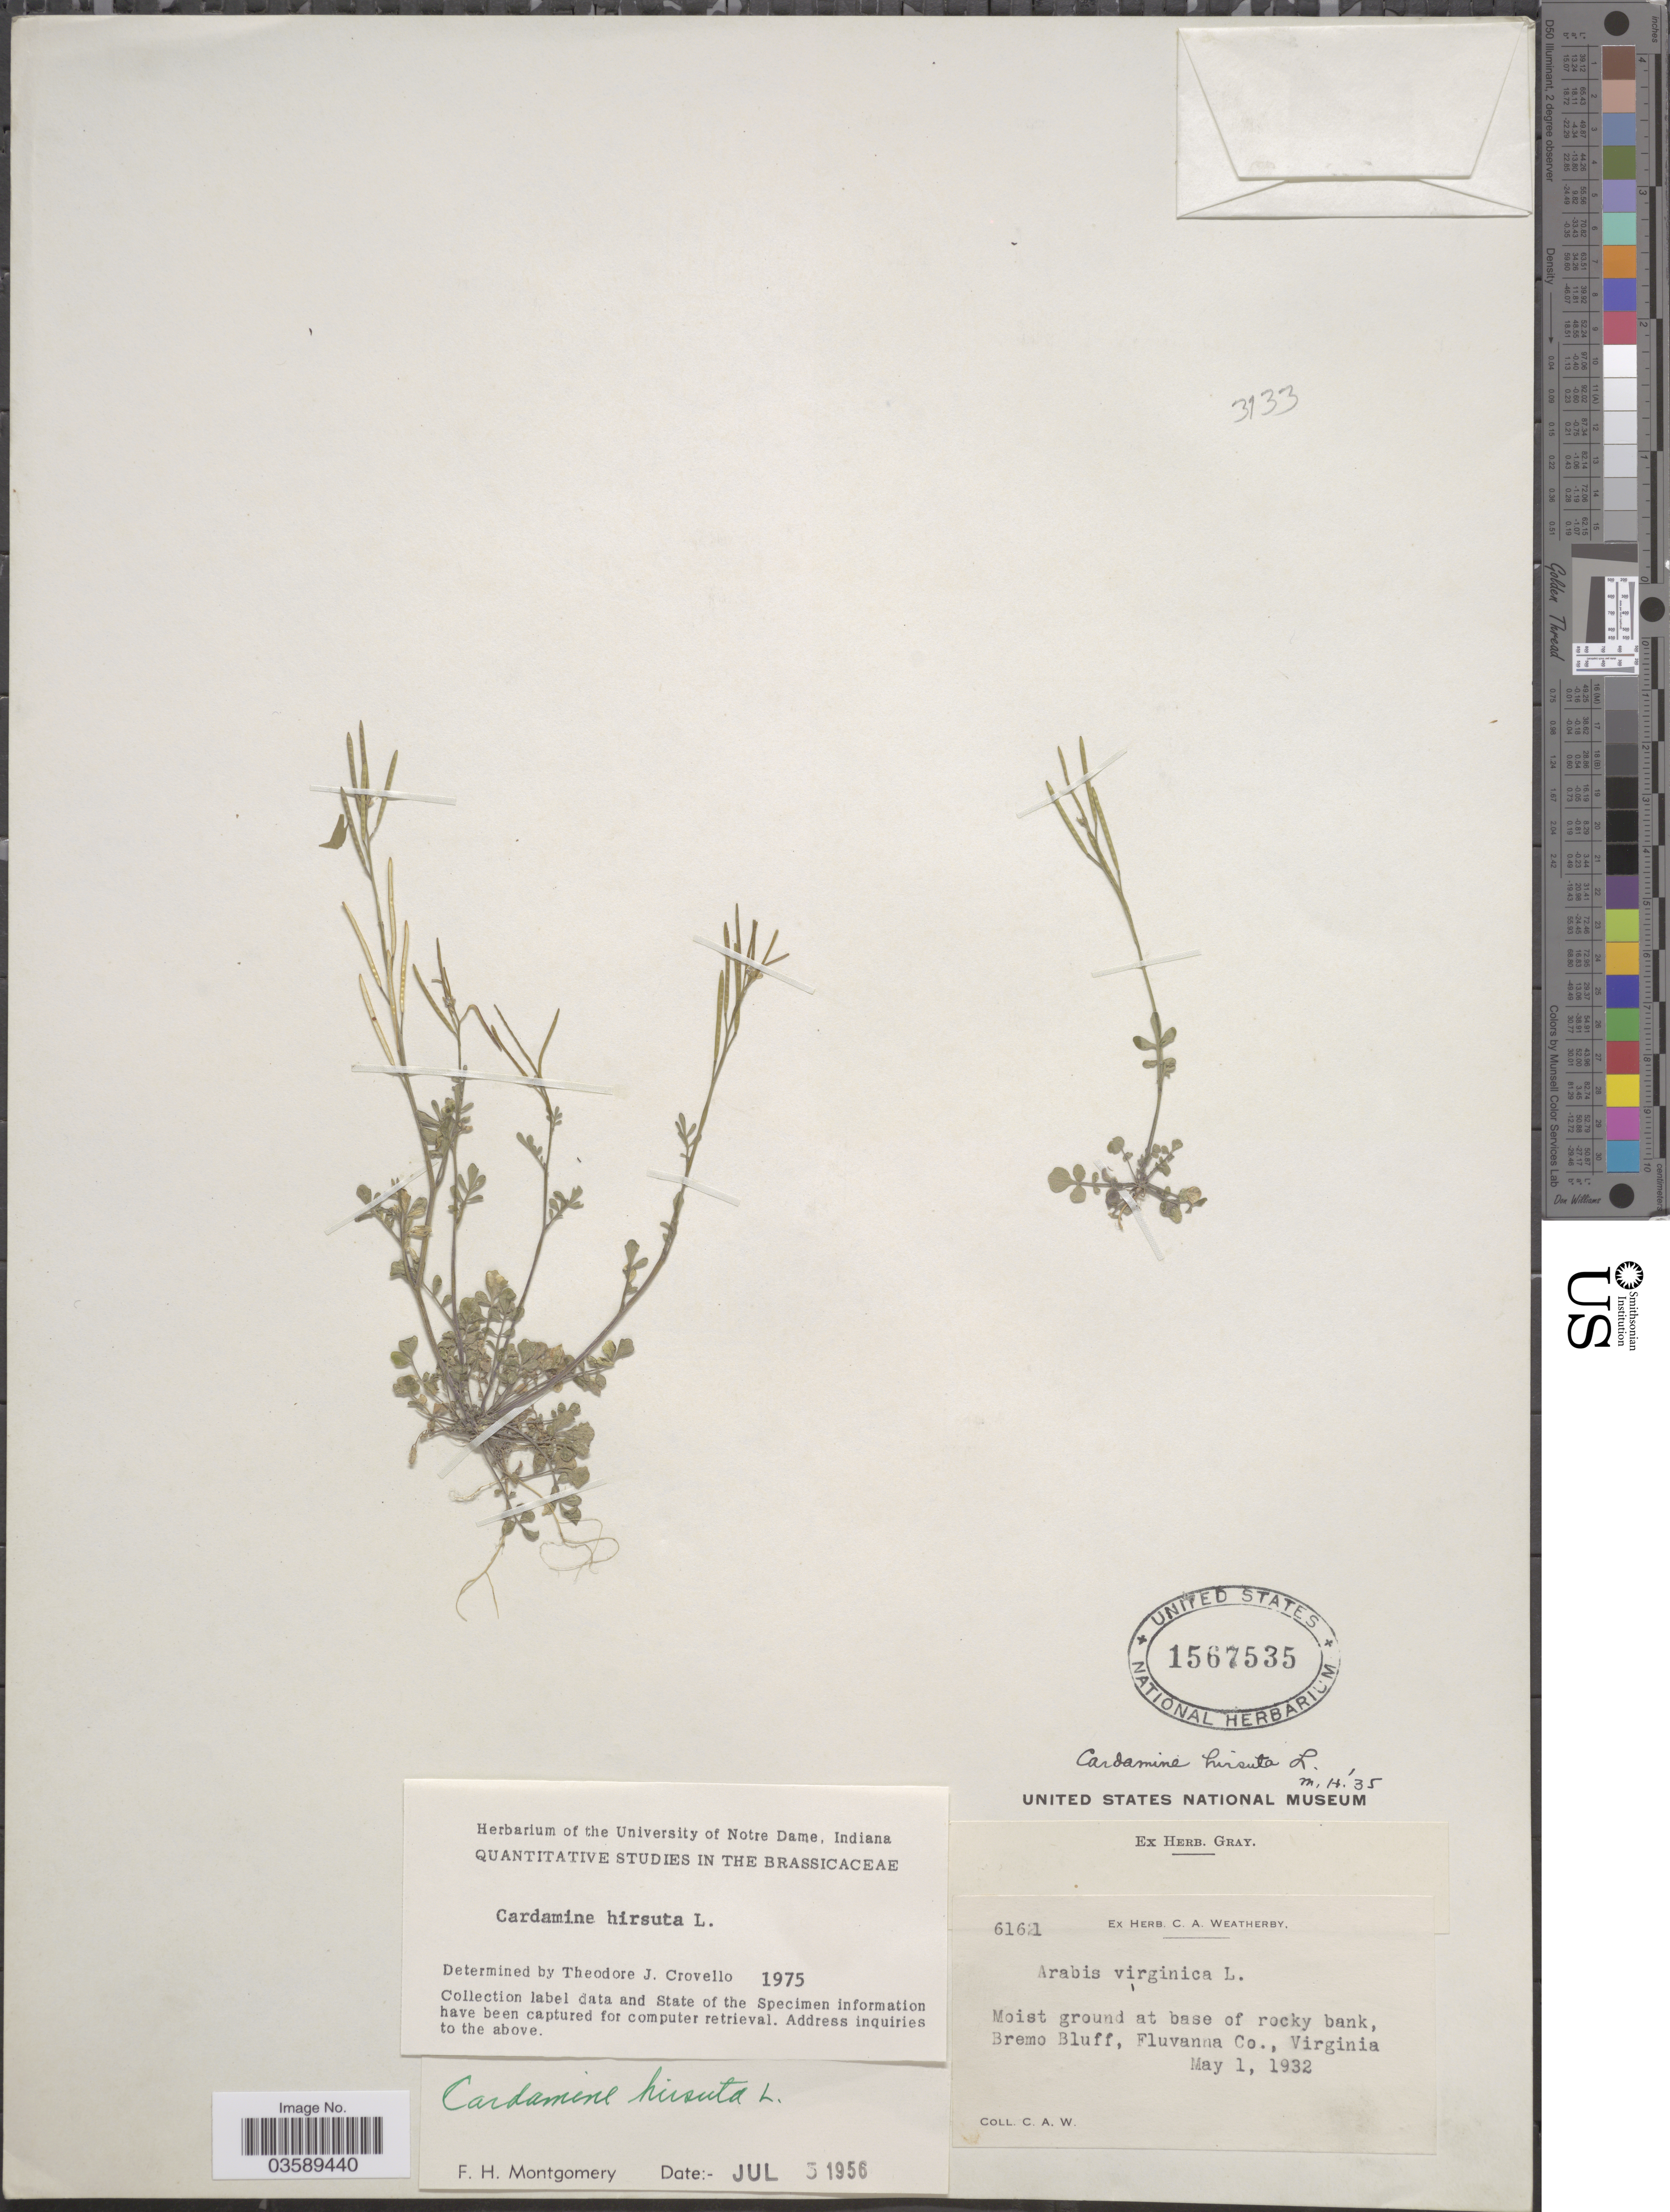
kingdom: Plantae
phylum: Tracheophyta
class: Magnoliopsida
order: Brassicales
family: Brassicaceae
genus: Cardamine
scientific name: Cardamine hirsuta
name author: L.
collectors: C. A. Weatherby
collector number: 61621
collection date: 1932-05-01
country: United States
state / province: Virginia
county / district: Fluvanna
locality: Moist ground at base of rocky bank, Bremo Bluff, Fluvanna Co.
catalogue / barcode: US 1567535